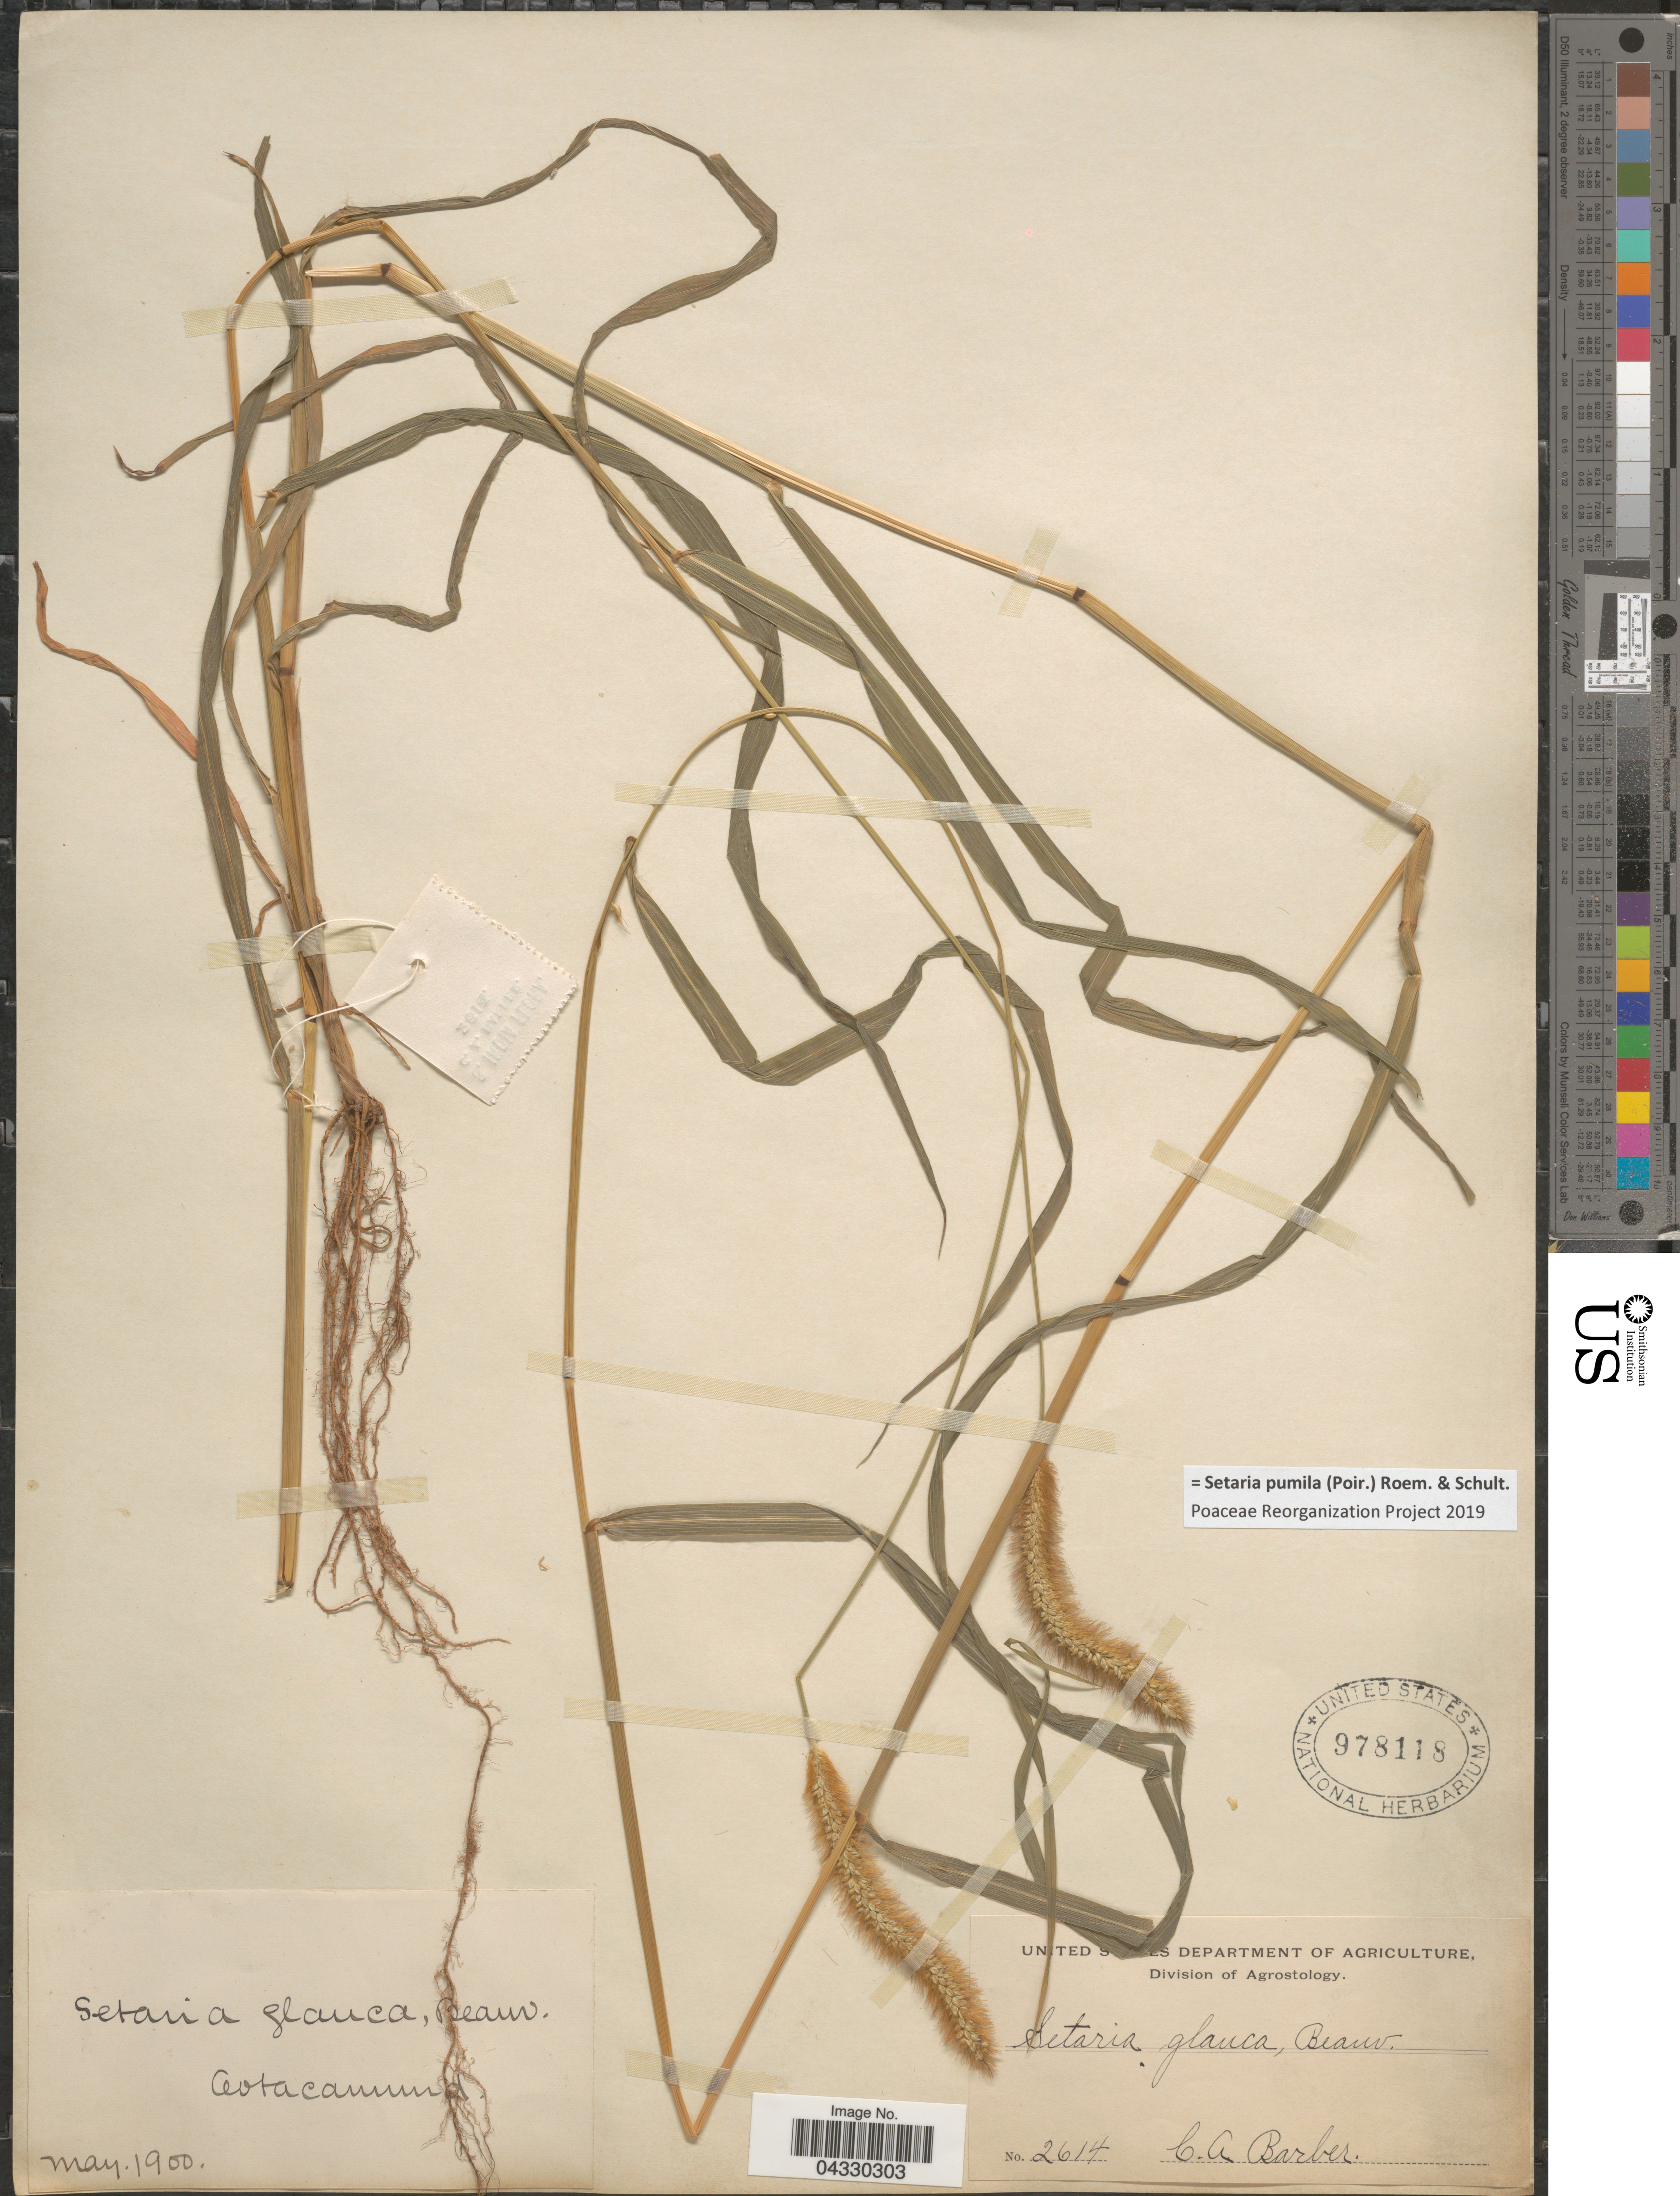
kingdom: Plantae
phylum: Tracheophyta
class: Liliopsida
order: Poales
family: Poaceae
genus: Setaria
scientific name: Setaria pumila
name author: (Poir.) Roem. & Schult.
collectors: C. Barber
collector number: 2614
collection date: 1900-05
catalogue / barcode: US 978118